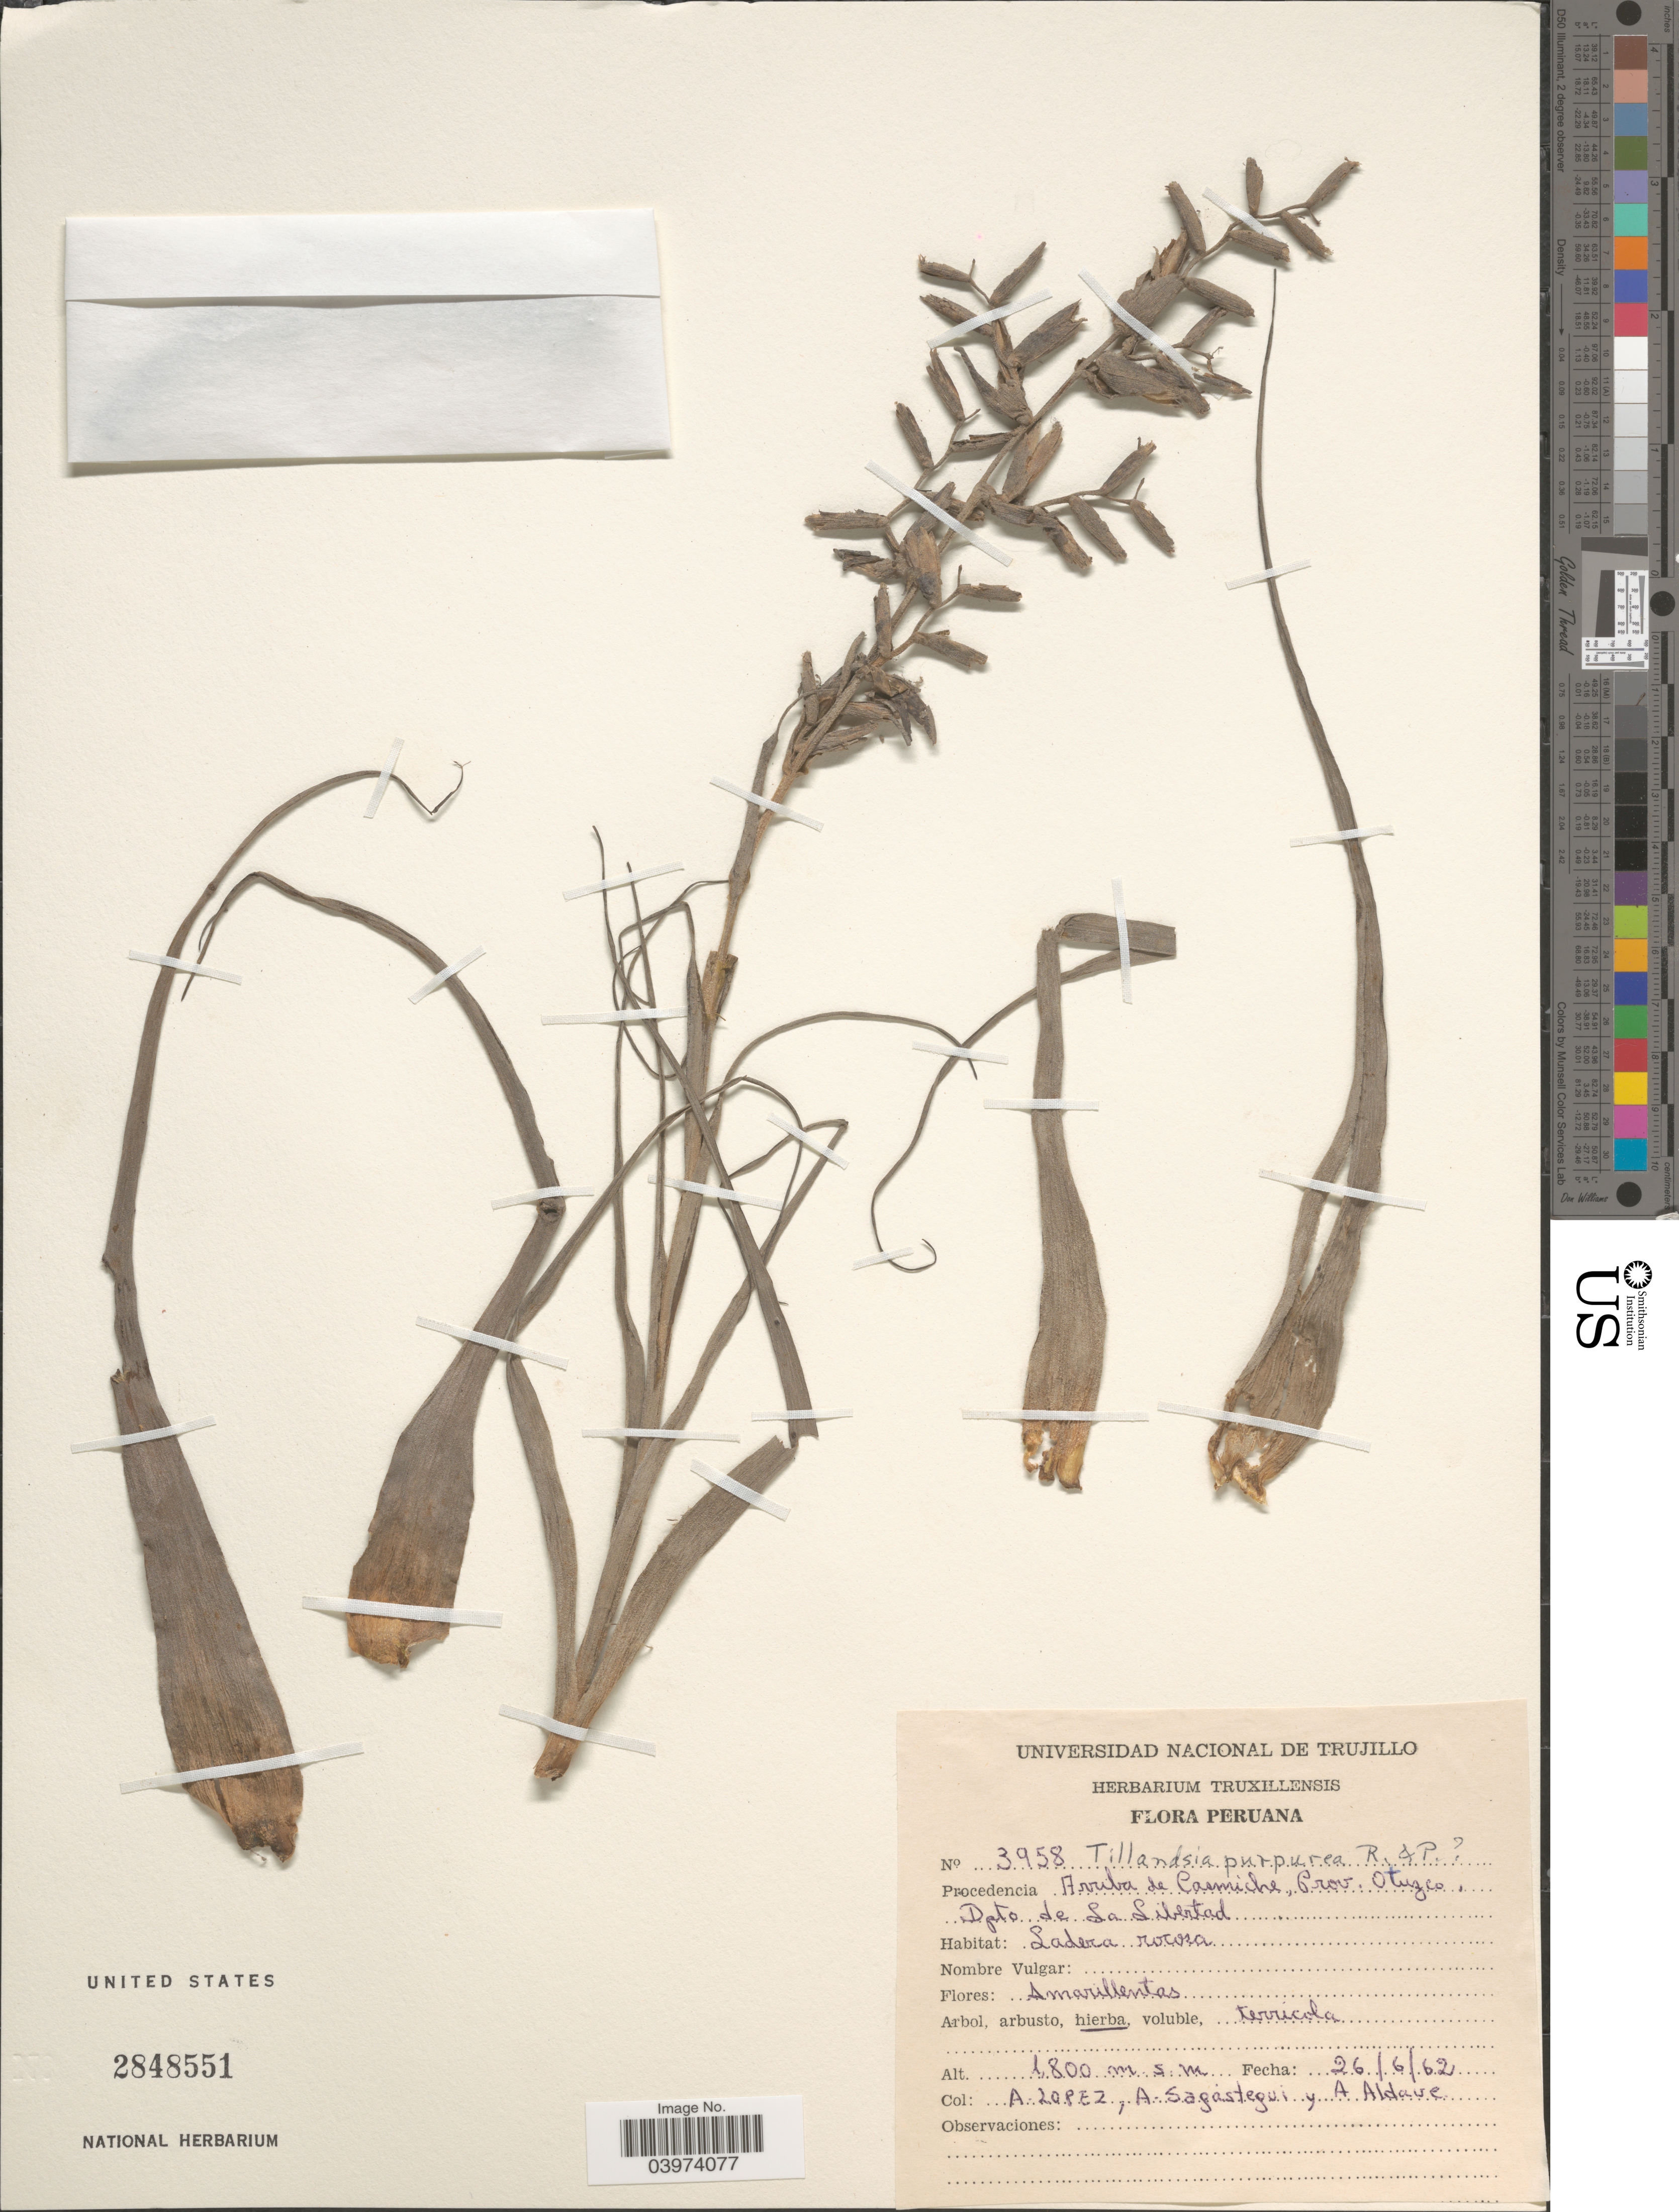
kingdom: Plantae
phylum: Tracheophyta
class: Liliopsida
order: Poales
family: Bromeliaceae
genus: Tillandsia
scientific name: Tillandsia purpurea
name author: Ruiz & Pav.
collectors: A. Lopez, A. Sagastegui & A. Aldave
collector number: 3958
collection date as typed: Transcribed d/m/y: 26/6/62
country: Peru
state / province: La Libertad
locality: Arriba de Camiche, Prov. Otuzco. Dpto. de La Libertad.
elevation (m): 1800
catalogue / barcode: US 2848551